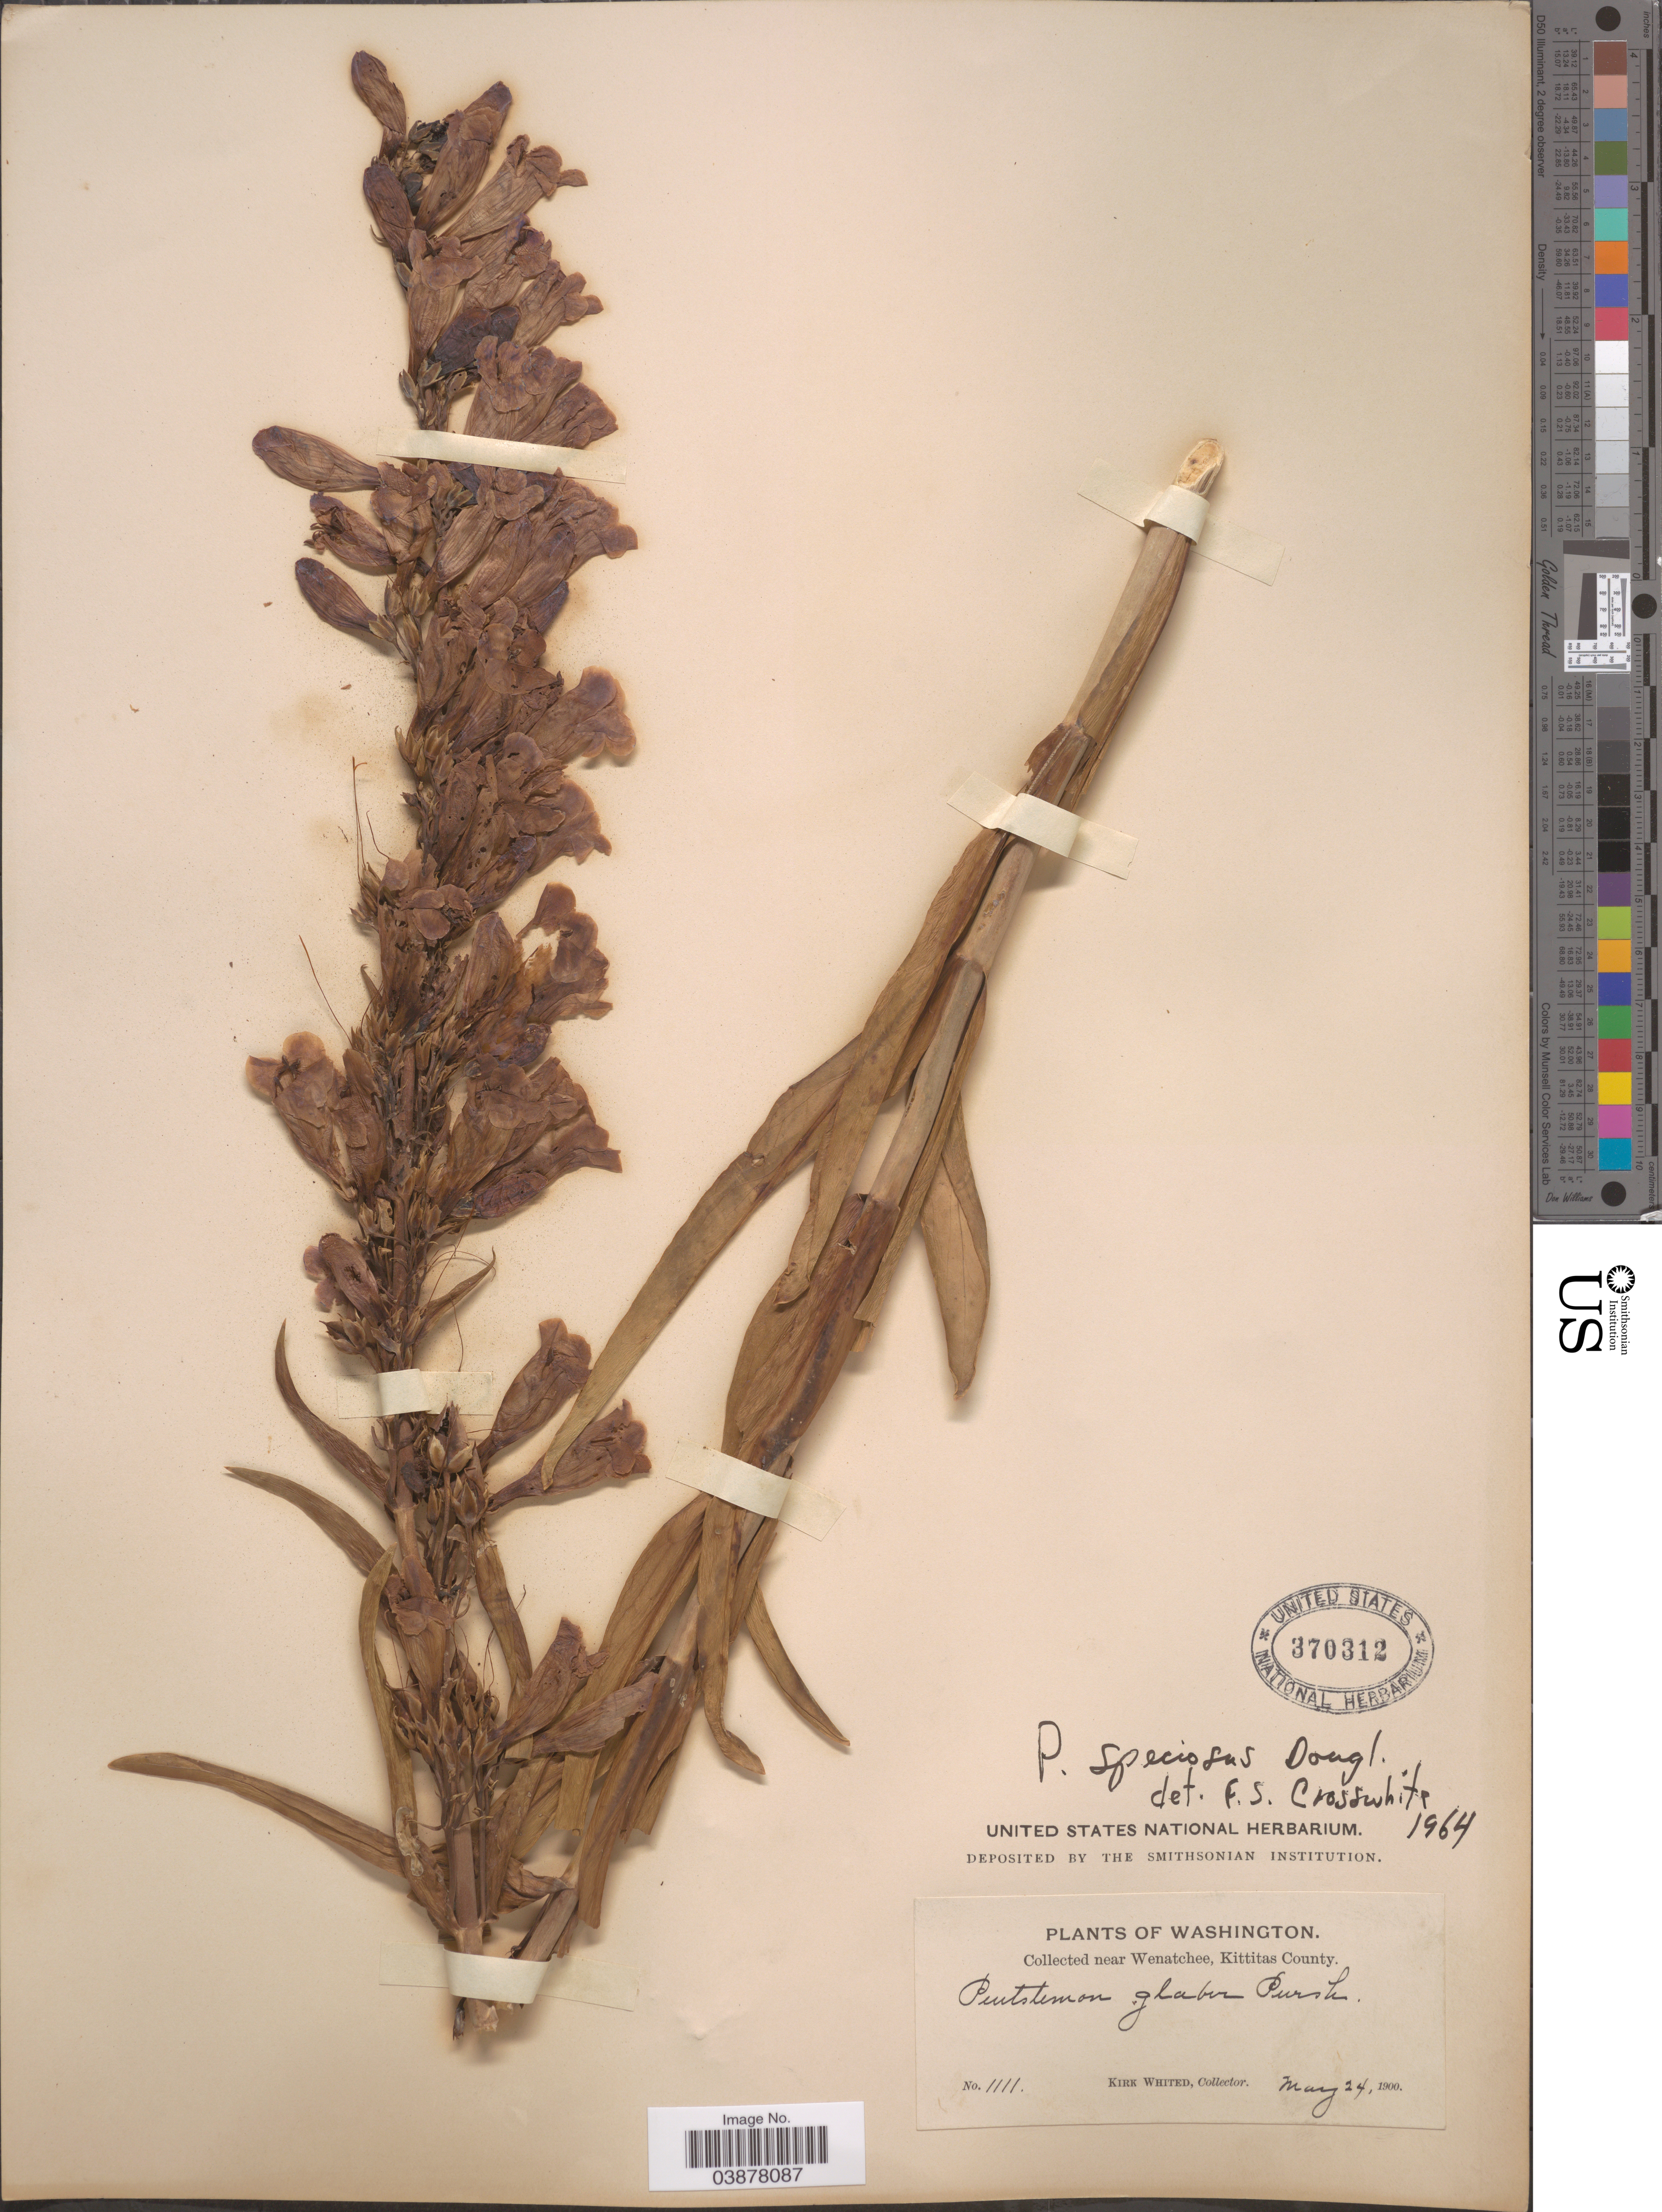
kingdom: Plantae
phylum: Tracheophyta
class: Magnoliopsida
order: Lamiales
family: Plantaginaceae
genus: Penstemon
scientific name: Penstemon speciosus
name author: Douglas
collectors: K. Whited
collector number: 1111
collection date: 1900-05-24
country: United States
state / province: Washington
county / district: Kittitas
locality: Near Wenatchee, Kittitas County.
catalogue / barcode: US 370312